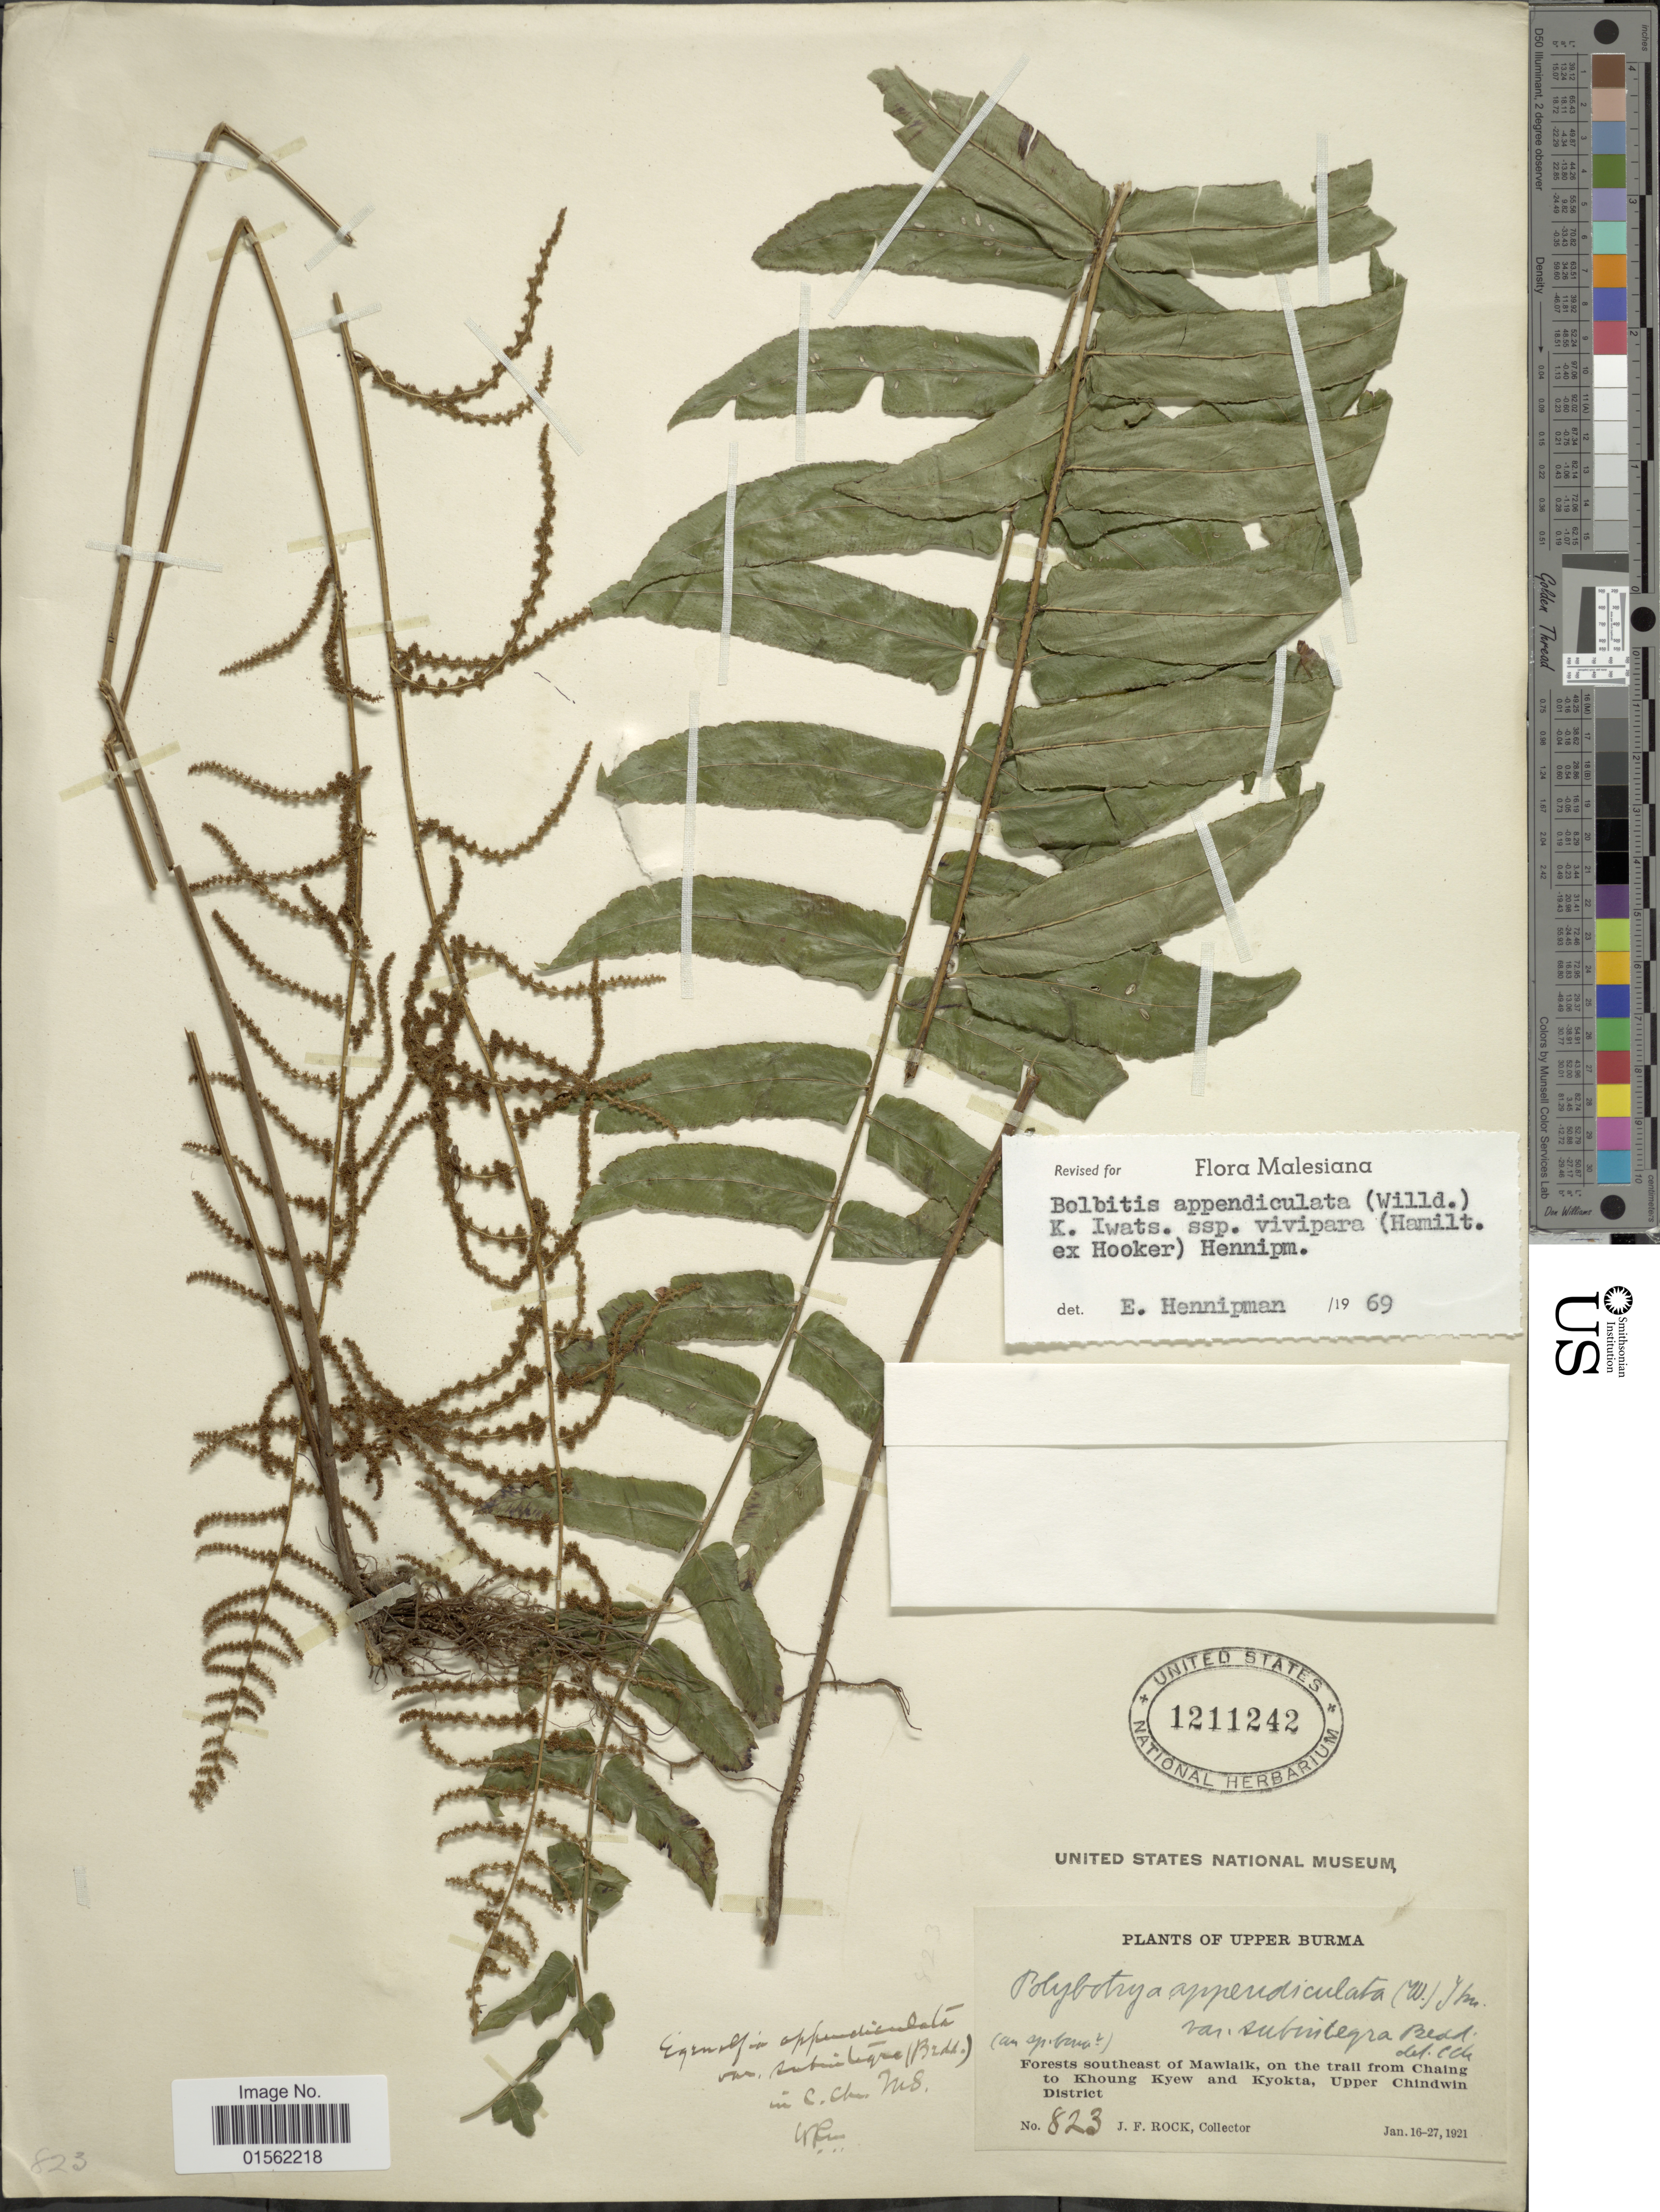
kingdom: Plantae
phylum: Tracheophyta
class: Polypodiopsida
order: Polypodiales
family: Dryopteridaceae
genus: Bolbitis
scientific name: Bolbitis appendiculata subsp. vivipara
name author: (Buch.-Ham. ex Hook.) Hennipman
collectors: J. Rock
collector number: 823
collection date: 1921-01-16/1921-01-27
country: Myanmar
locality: Upper Burma, forests southeast of Mawiaik, on the trail from Chaing to Khoung Kyew and Kyota, upper Chindwin District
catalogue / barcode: US 1211242